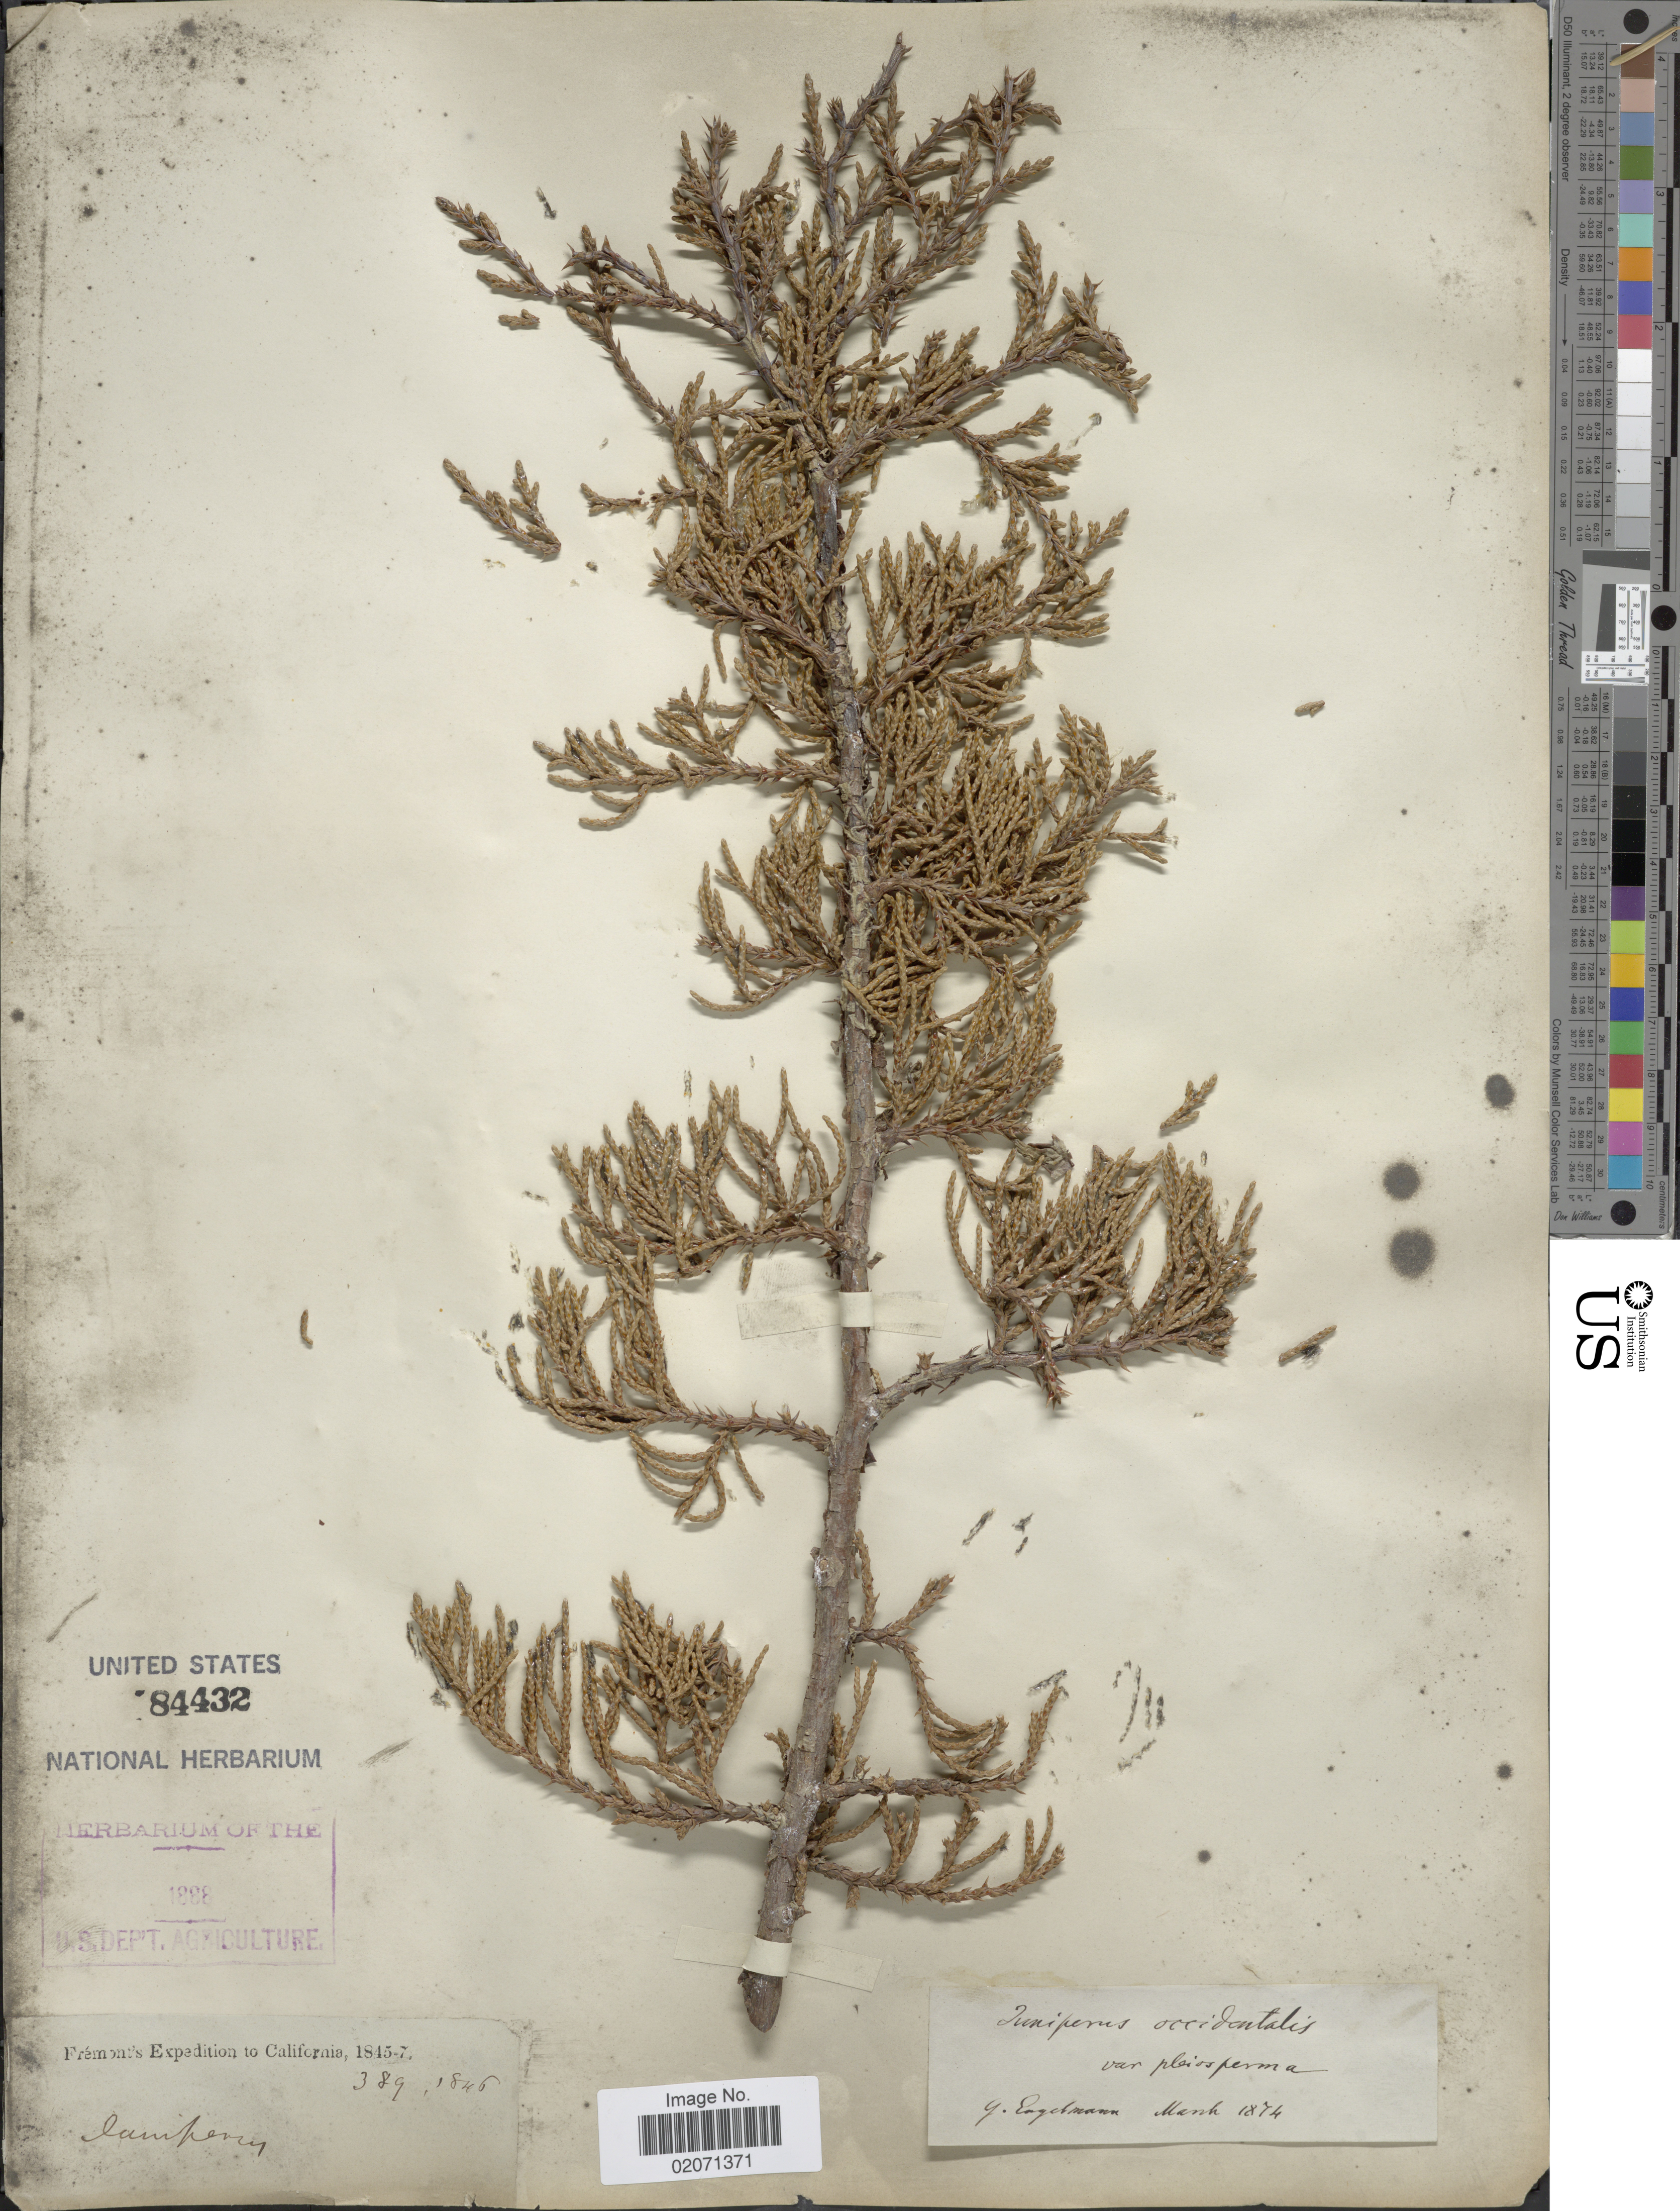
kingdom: Plantae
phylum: Tracheophyta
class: Pinopsida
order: Pinales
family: Cupressaceae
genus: Juniperus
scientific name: Juniperus occidentalis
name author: Hook.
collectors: Fremont Exped.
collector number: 389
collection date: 1846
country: United States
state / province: California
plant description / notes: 1874 is date on annotation label (by Engelmann)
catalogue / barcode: US 84432